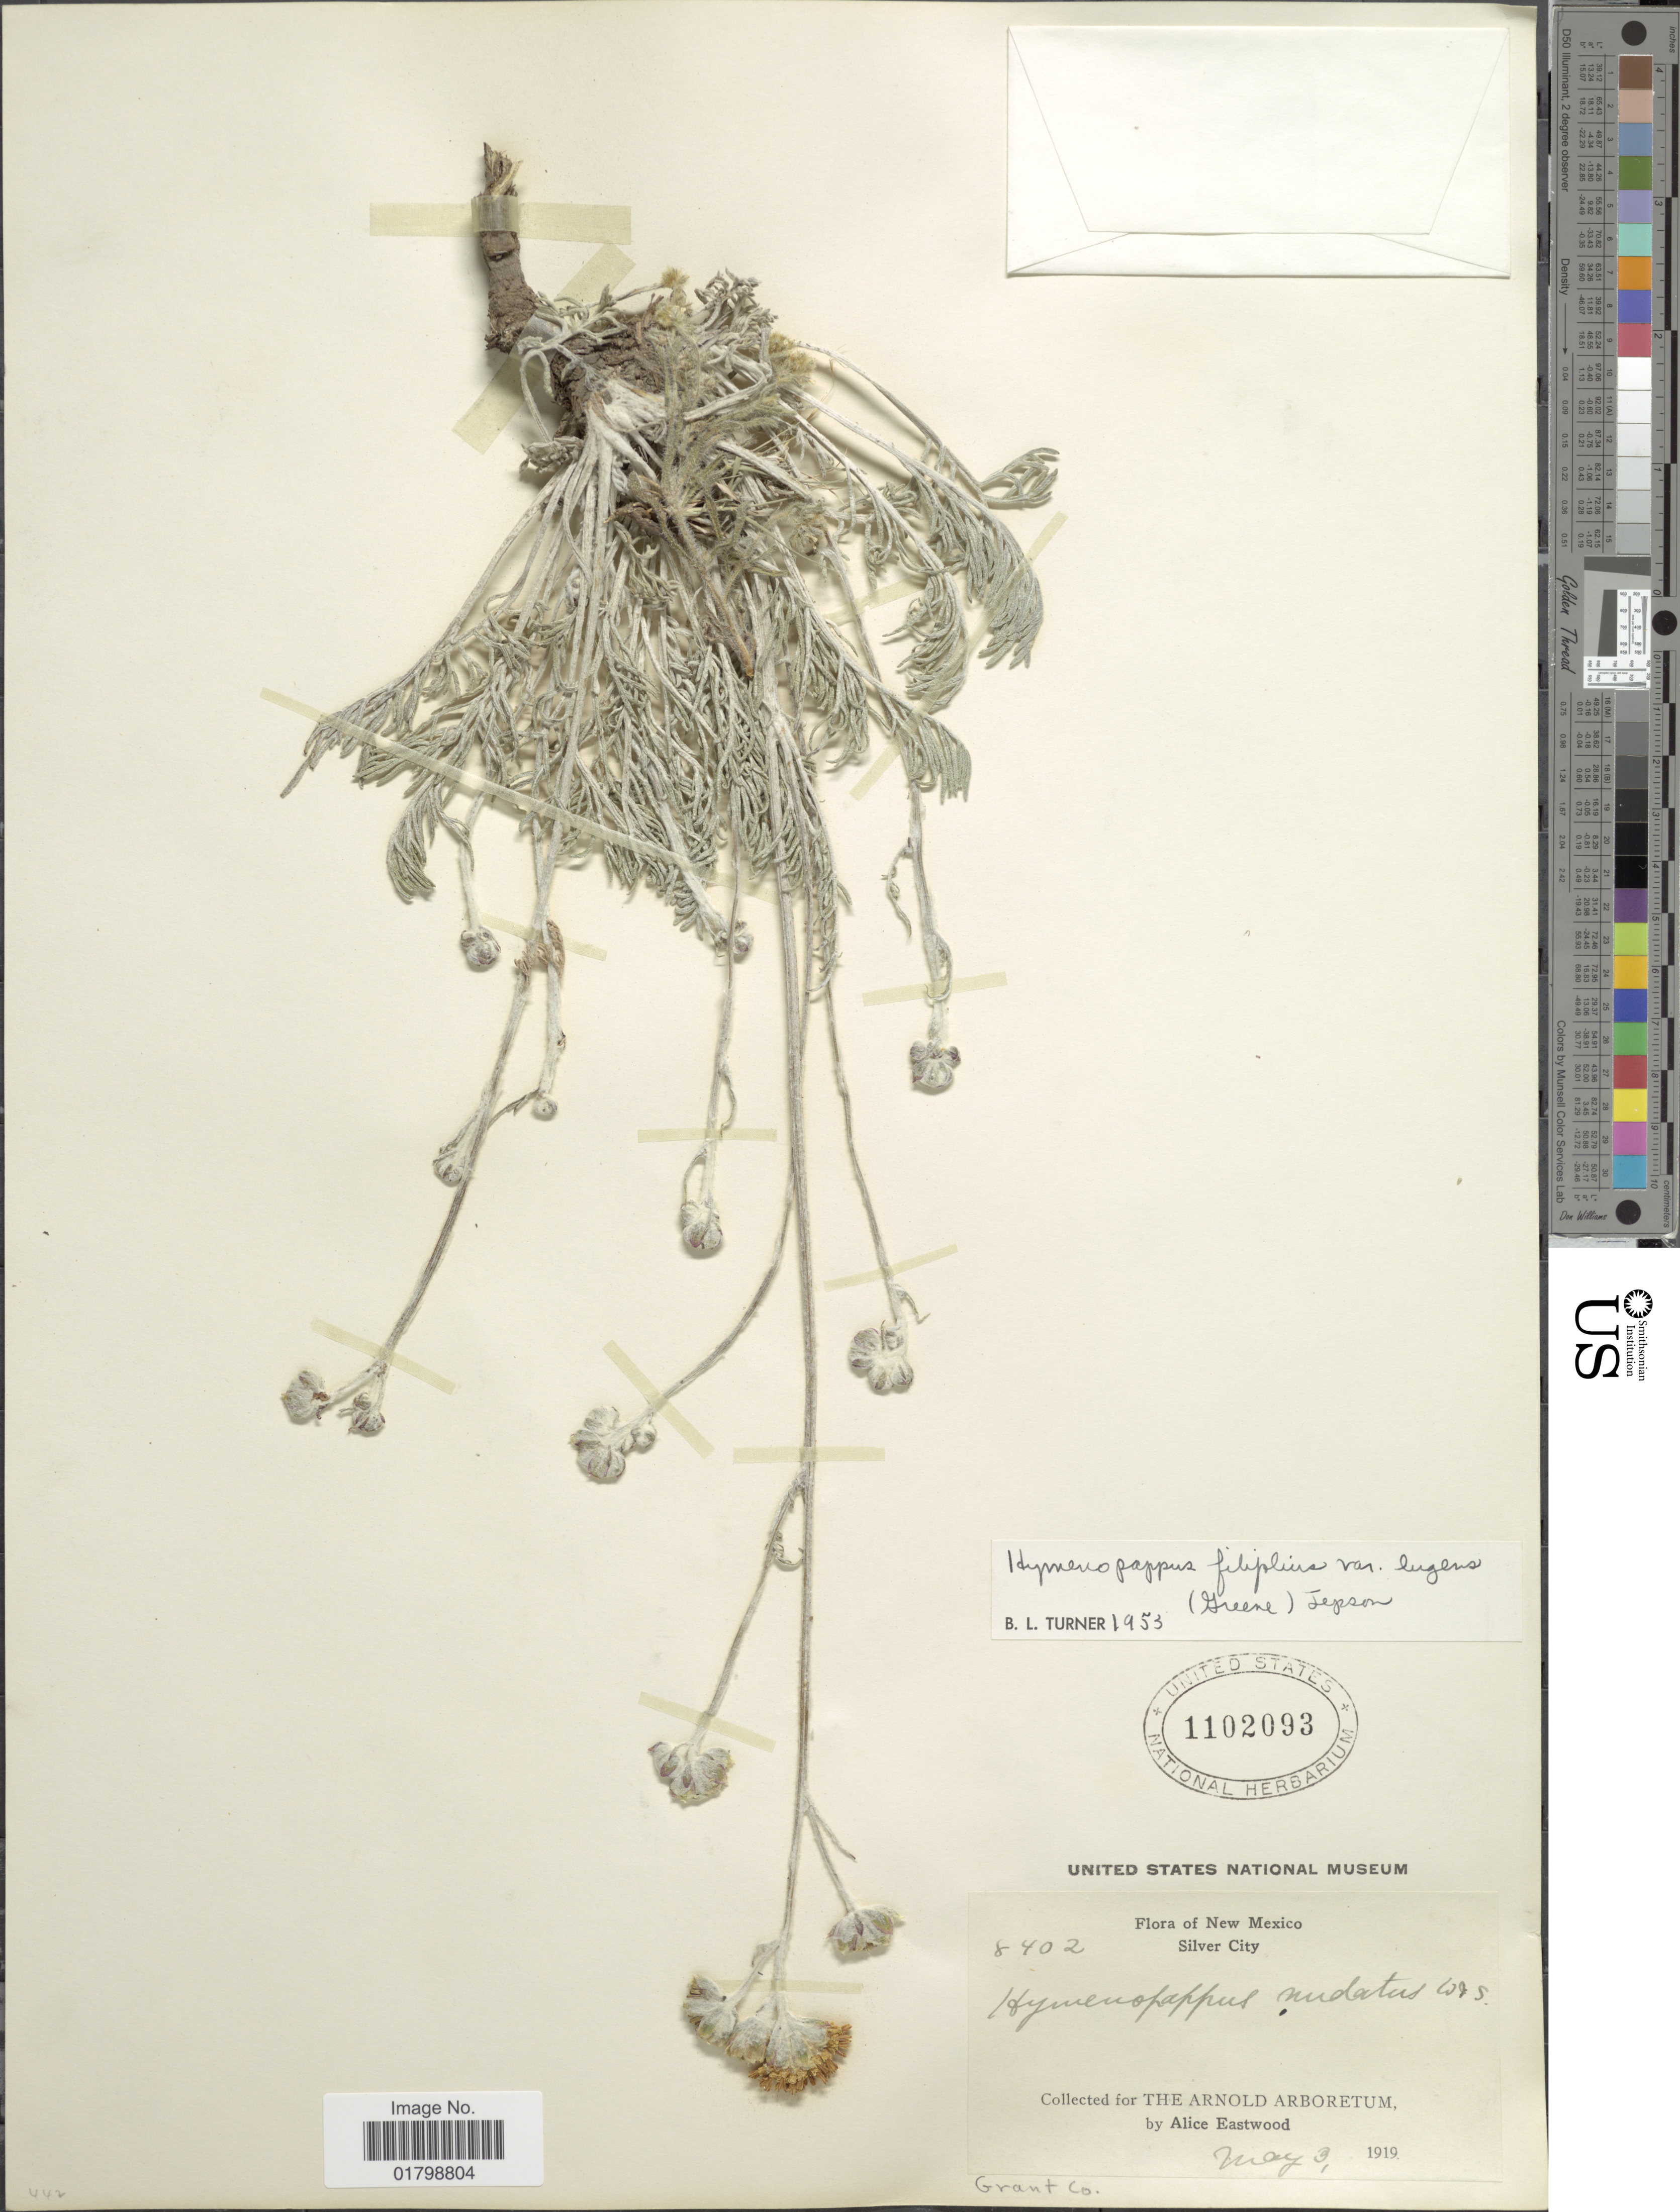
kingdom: Plantae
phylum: Tracheophyta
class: Magnoliopsida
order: Asterales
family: Asteraceae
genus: Hymenopappus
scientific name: Hymenopappus filifolius var. lugens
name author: (Greene) Jeps.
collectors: A. Eastwood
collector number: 8402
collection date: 1919-05-03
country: United States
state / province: New Mexico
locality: Silver City, Grant Co.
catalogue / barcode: US 1102093